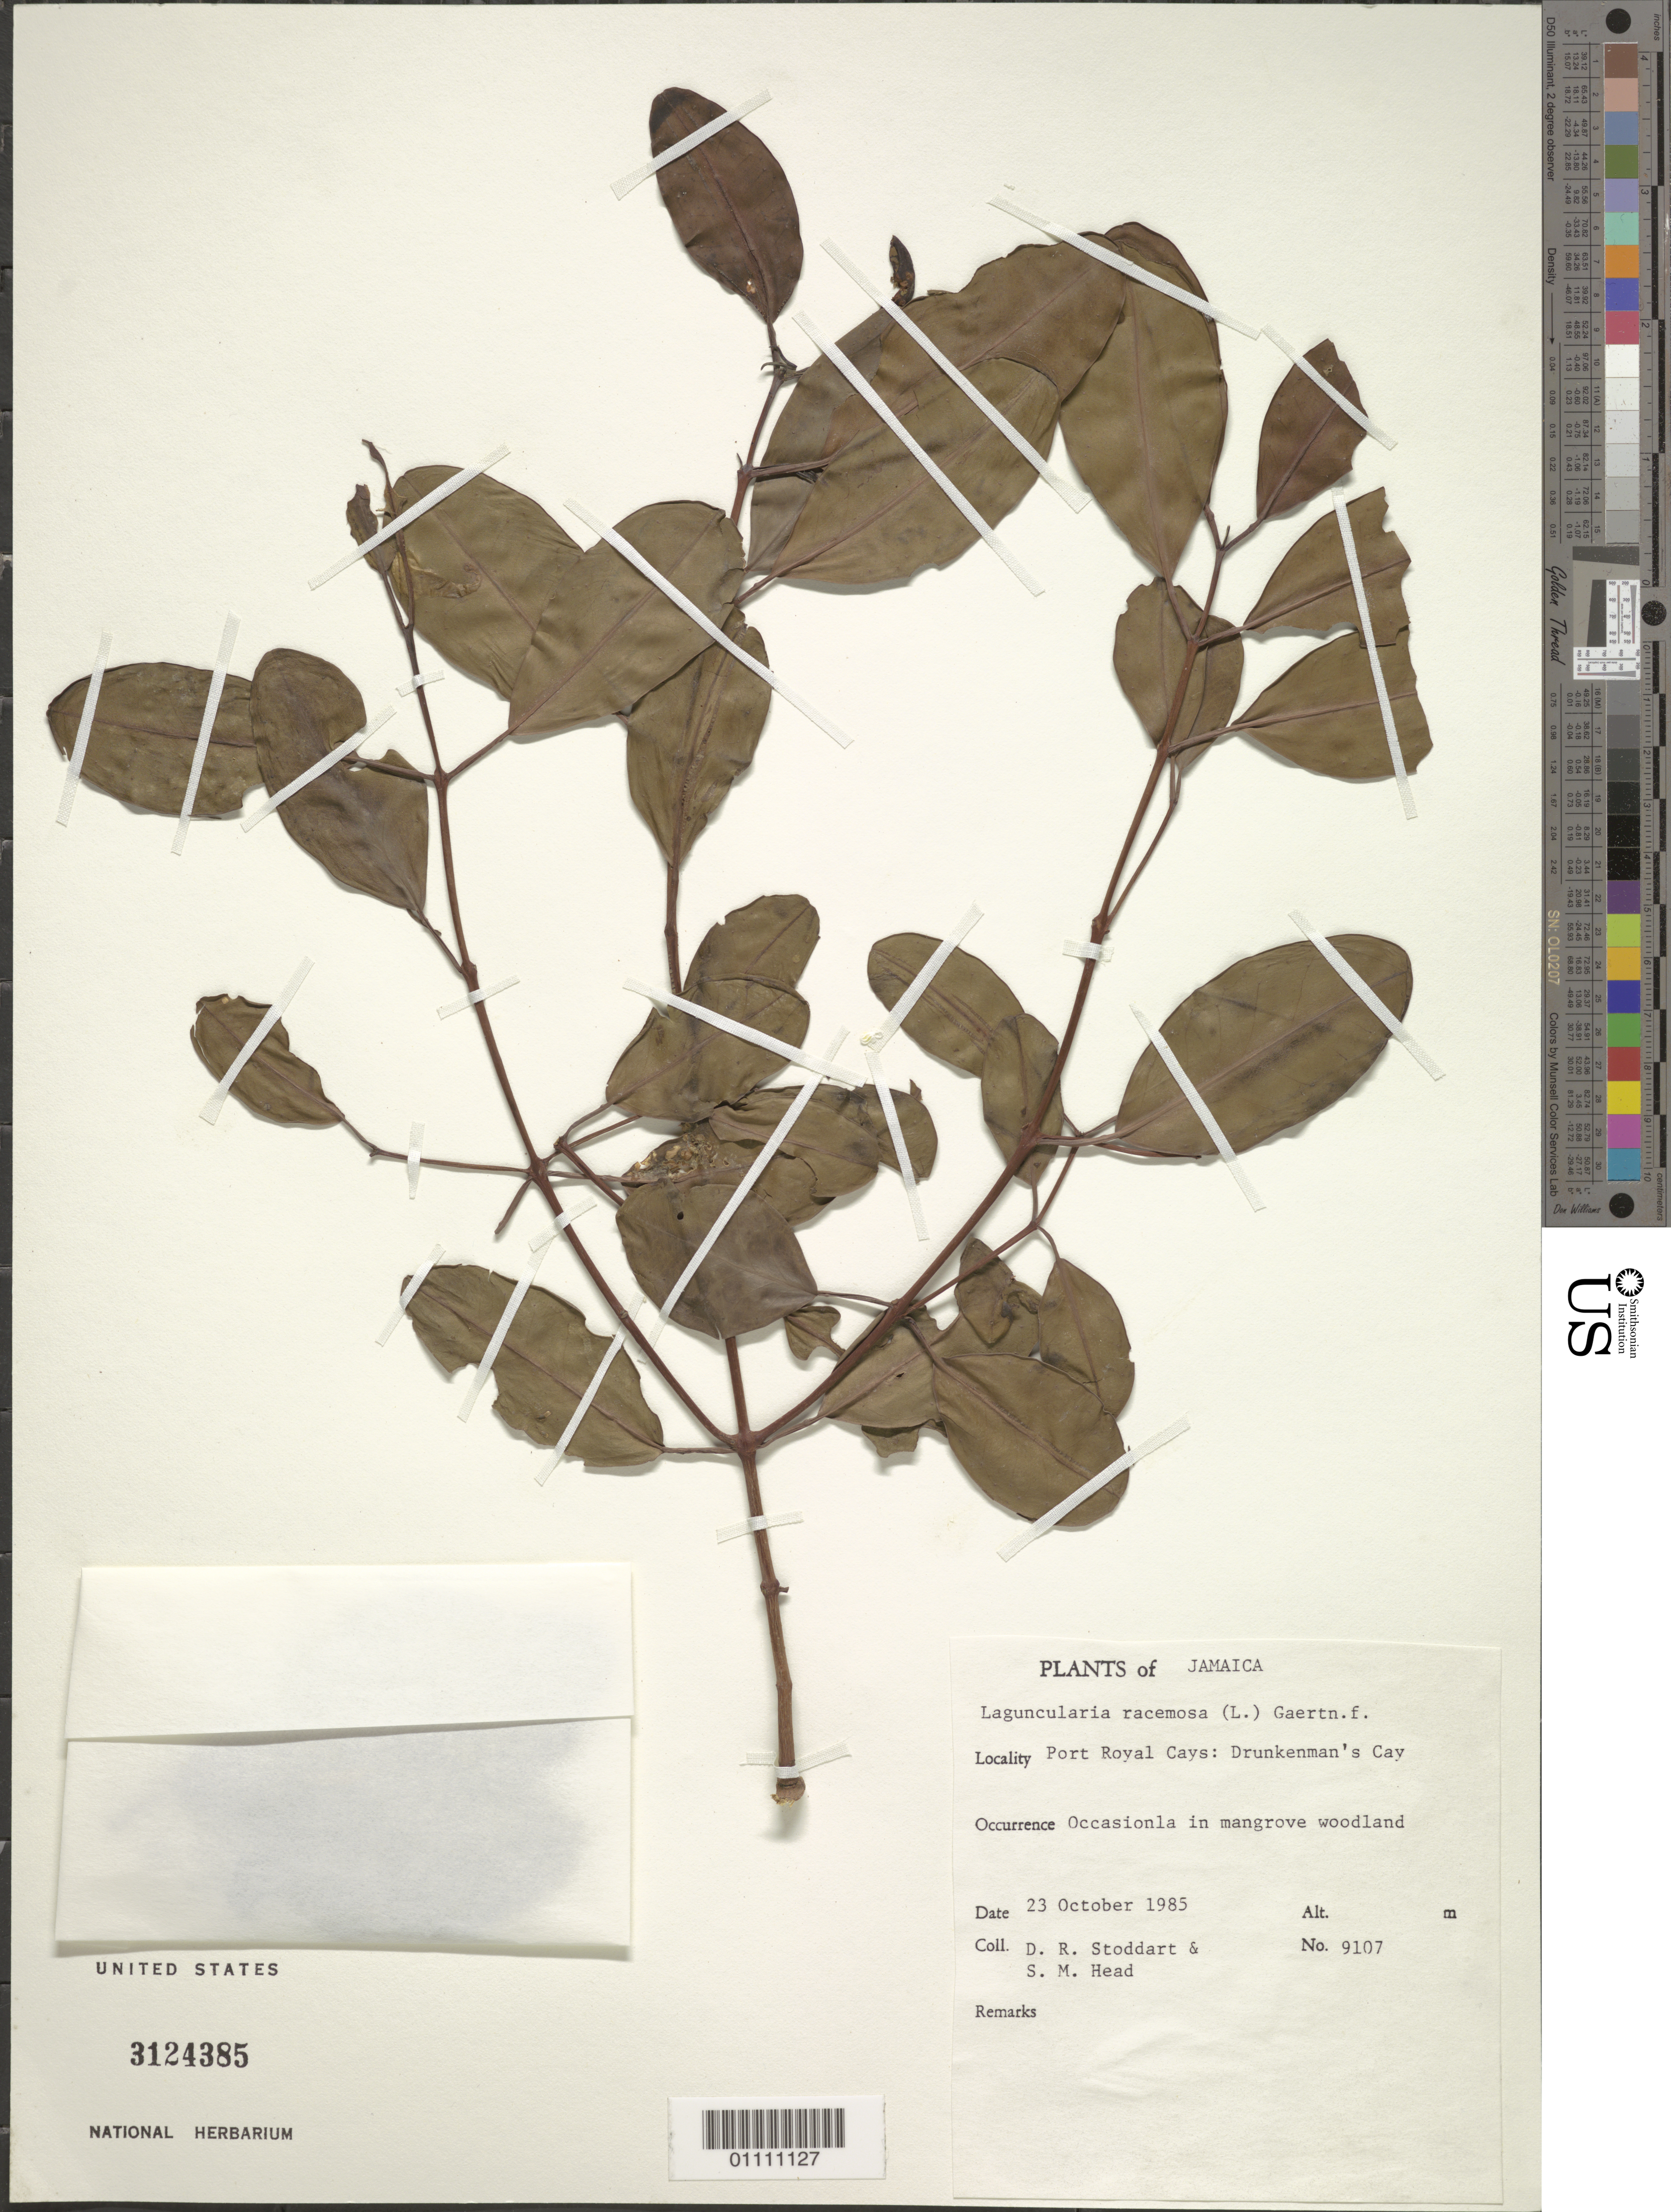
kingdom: Plantae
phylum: Tracheophyta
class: Magnoliopsida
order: Myrtales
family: Combretaceae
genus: Laguncularia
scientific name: Laguncularia racemosa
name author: (L.) C.F. Gaertn.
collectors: D. R. Stoddart & S. Head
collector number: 9107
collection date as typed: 23 Oct 1985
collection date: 1985-10-23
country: Jamaica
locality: Port Royal Cays: Drunkenman's Cay.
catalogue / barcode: US 3124385